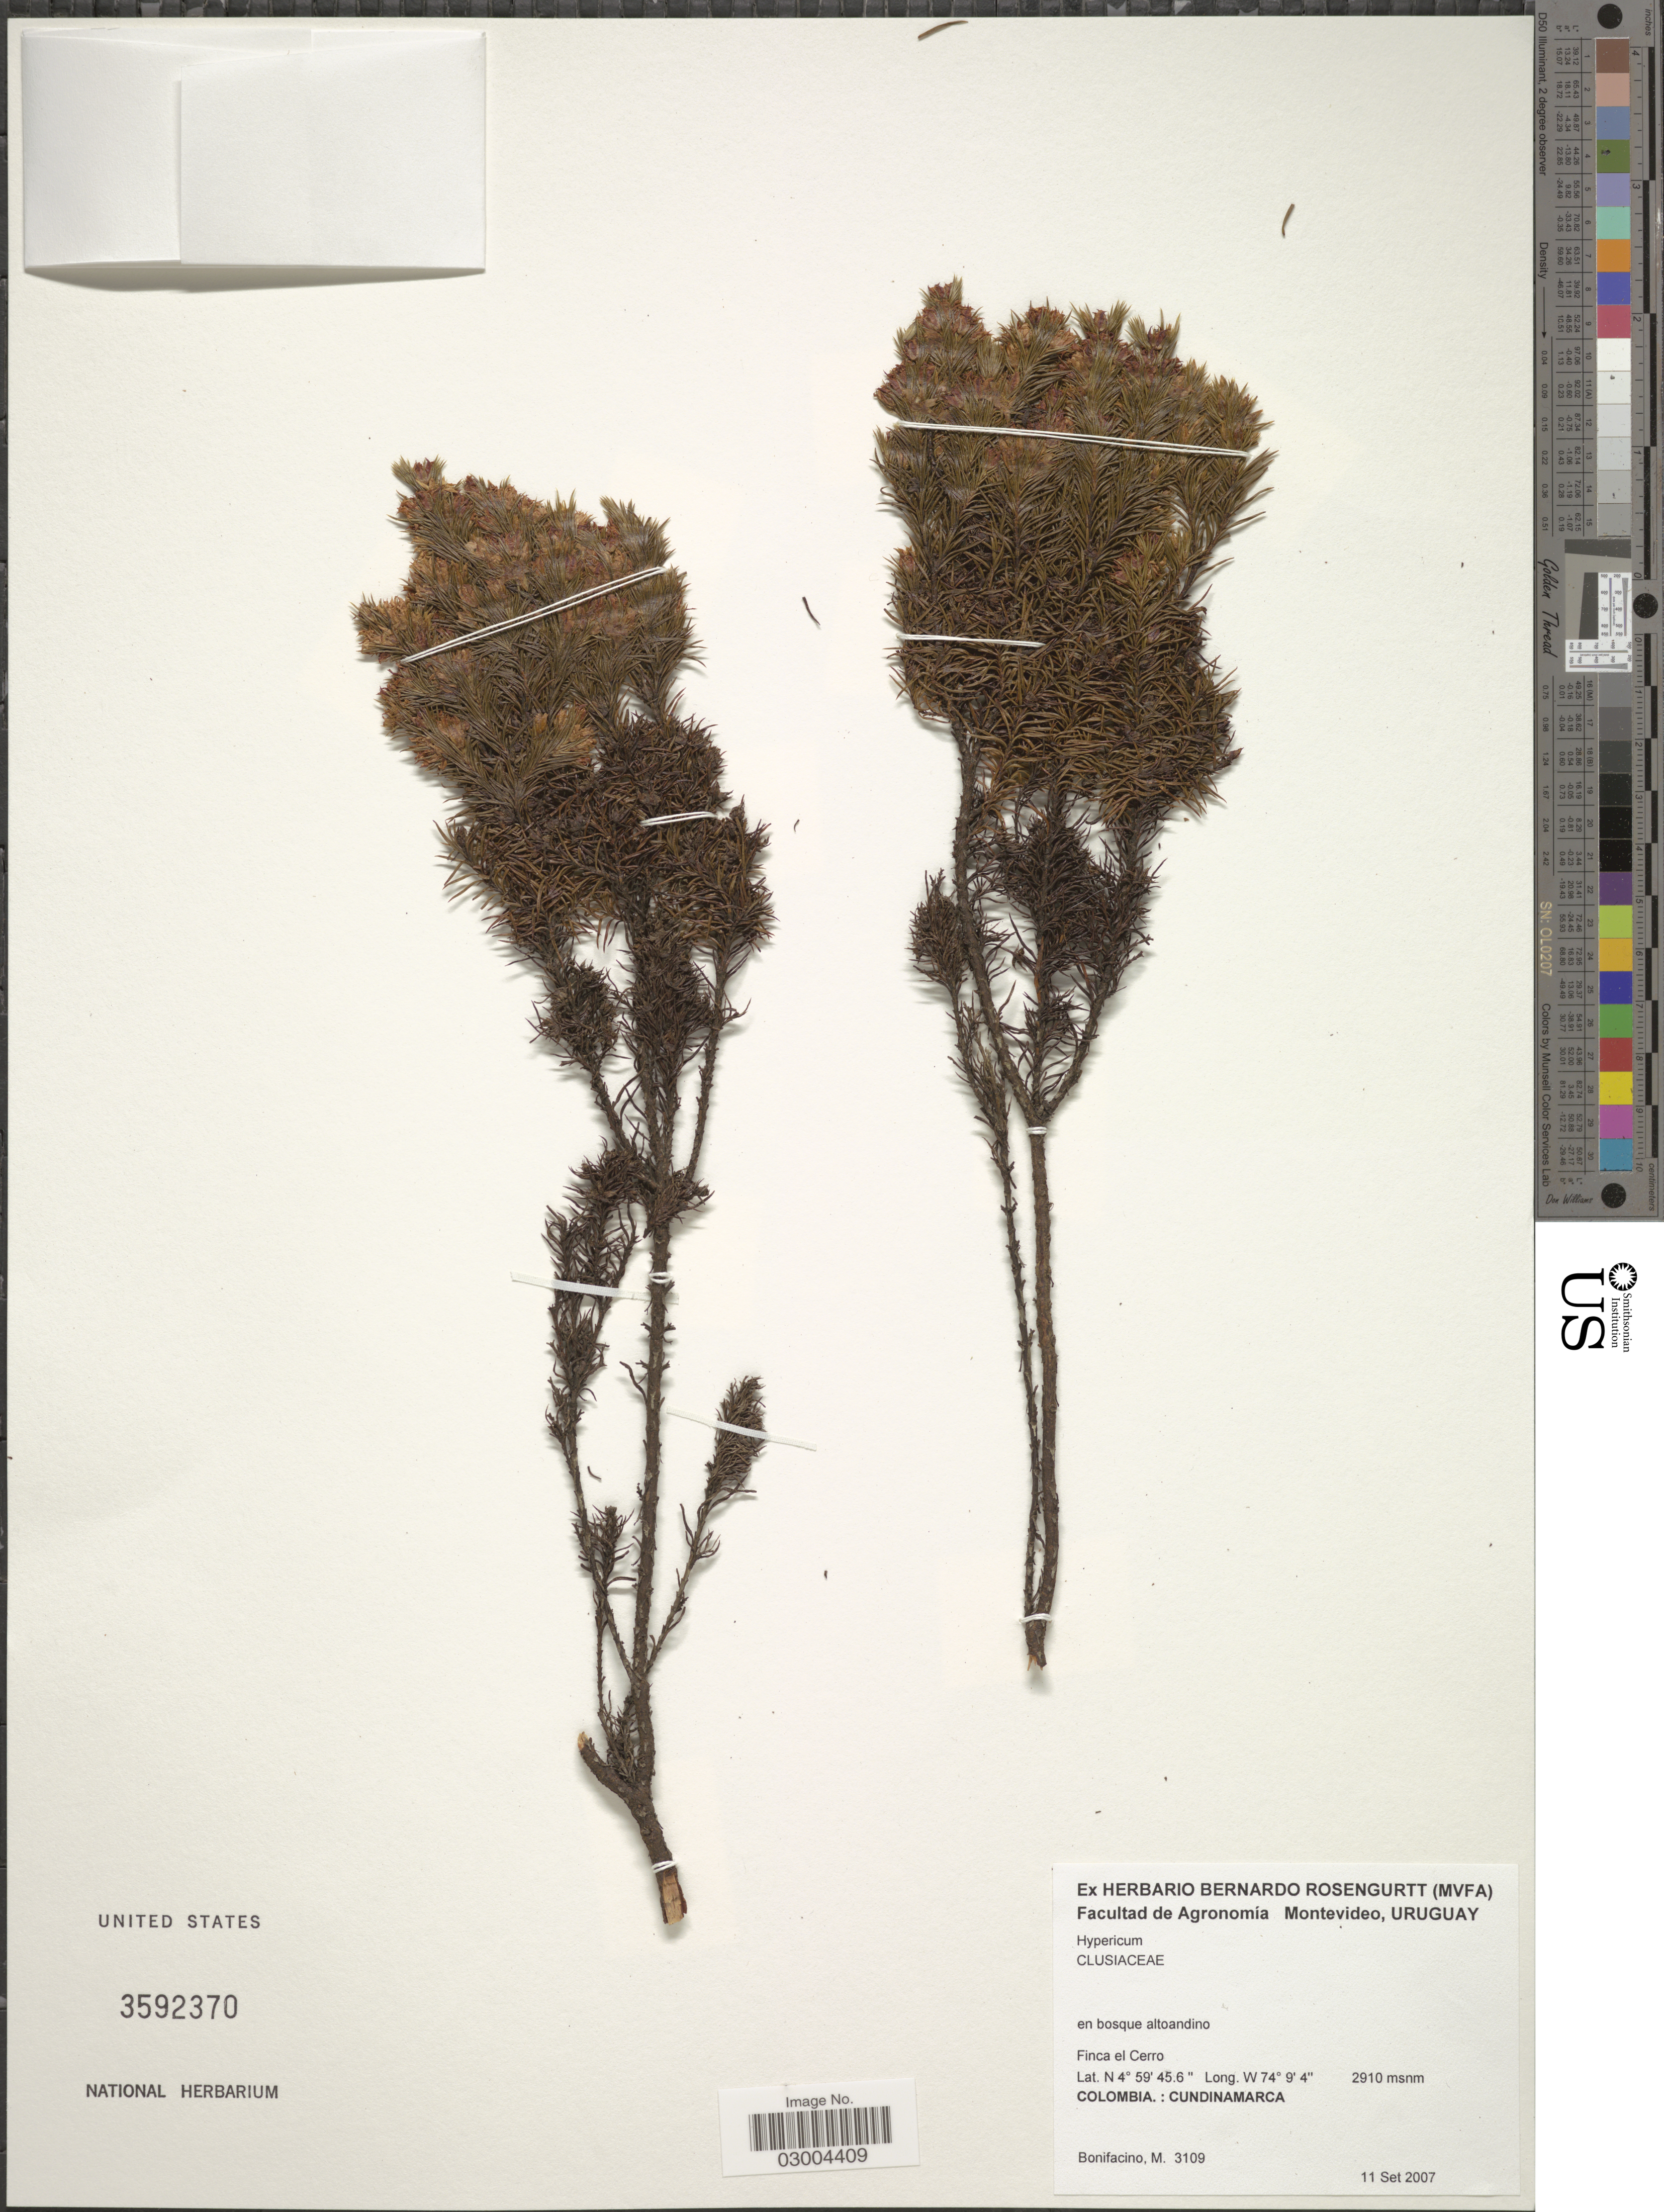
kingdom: Plantae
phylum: Tracheophyta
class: Magnoliopsida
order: Malpighiales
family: Hypericaceae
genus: Hypericum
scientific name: Hypericum sp.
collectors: M. Bonifacino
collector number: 3109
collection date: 2007-09-11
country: Colombia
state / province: Cundinamarca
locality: En bosque altoandino. Finca el Cerro.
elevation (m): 2910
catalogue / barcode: US 3592370